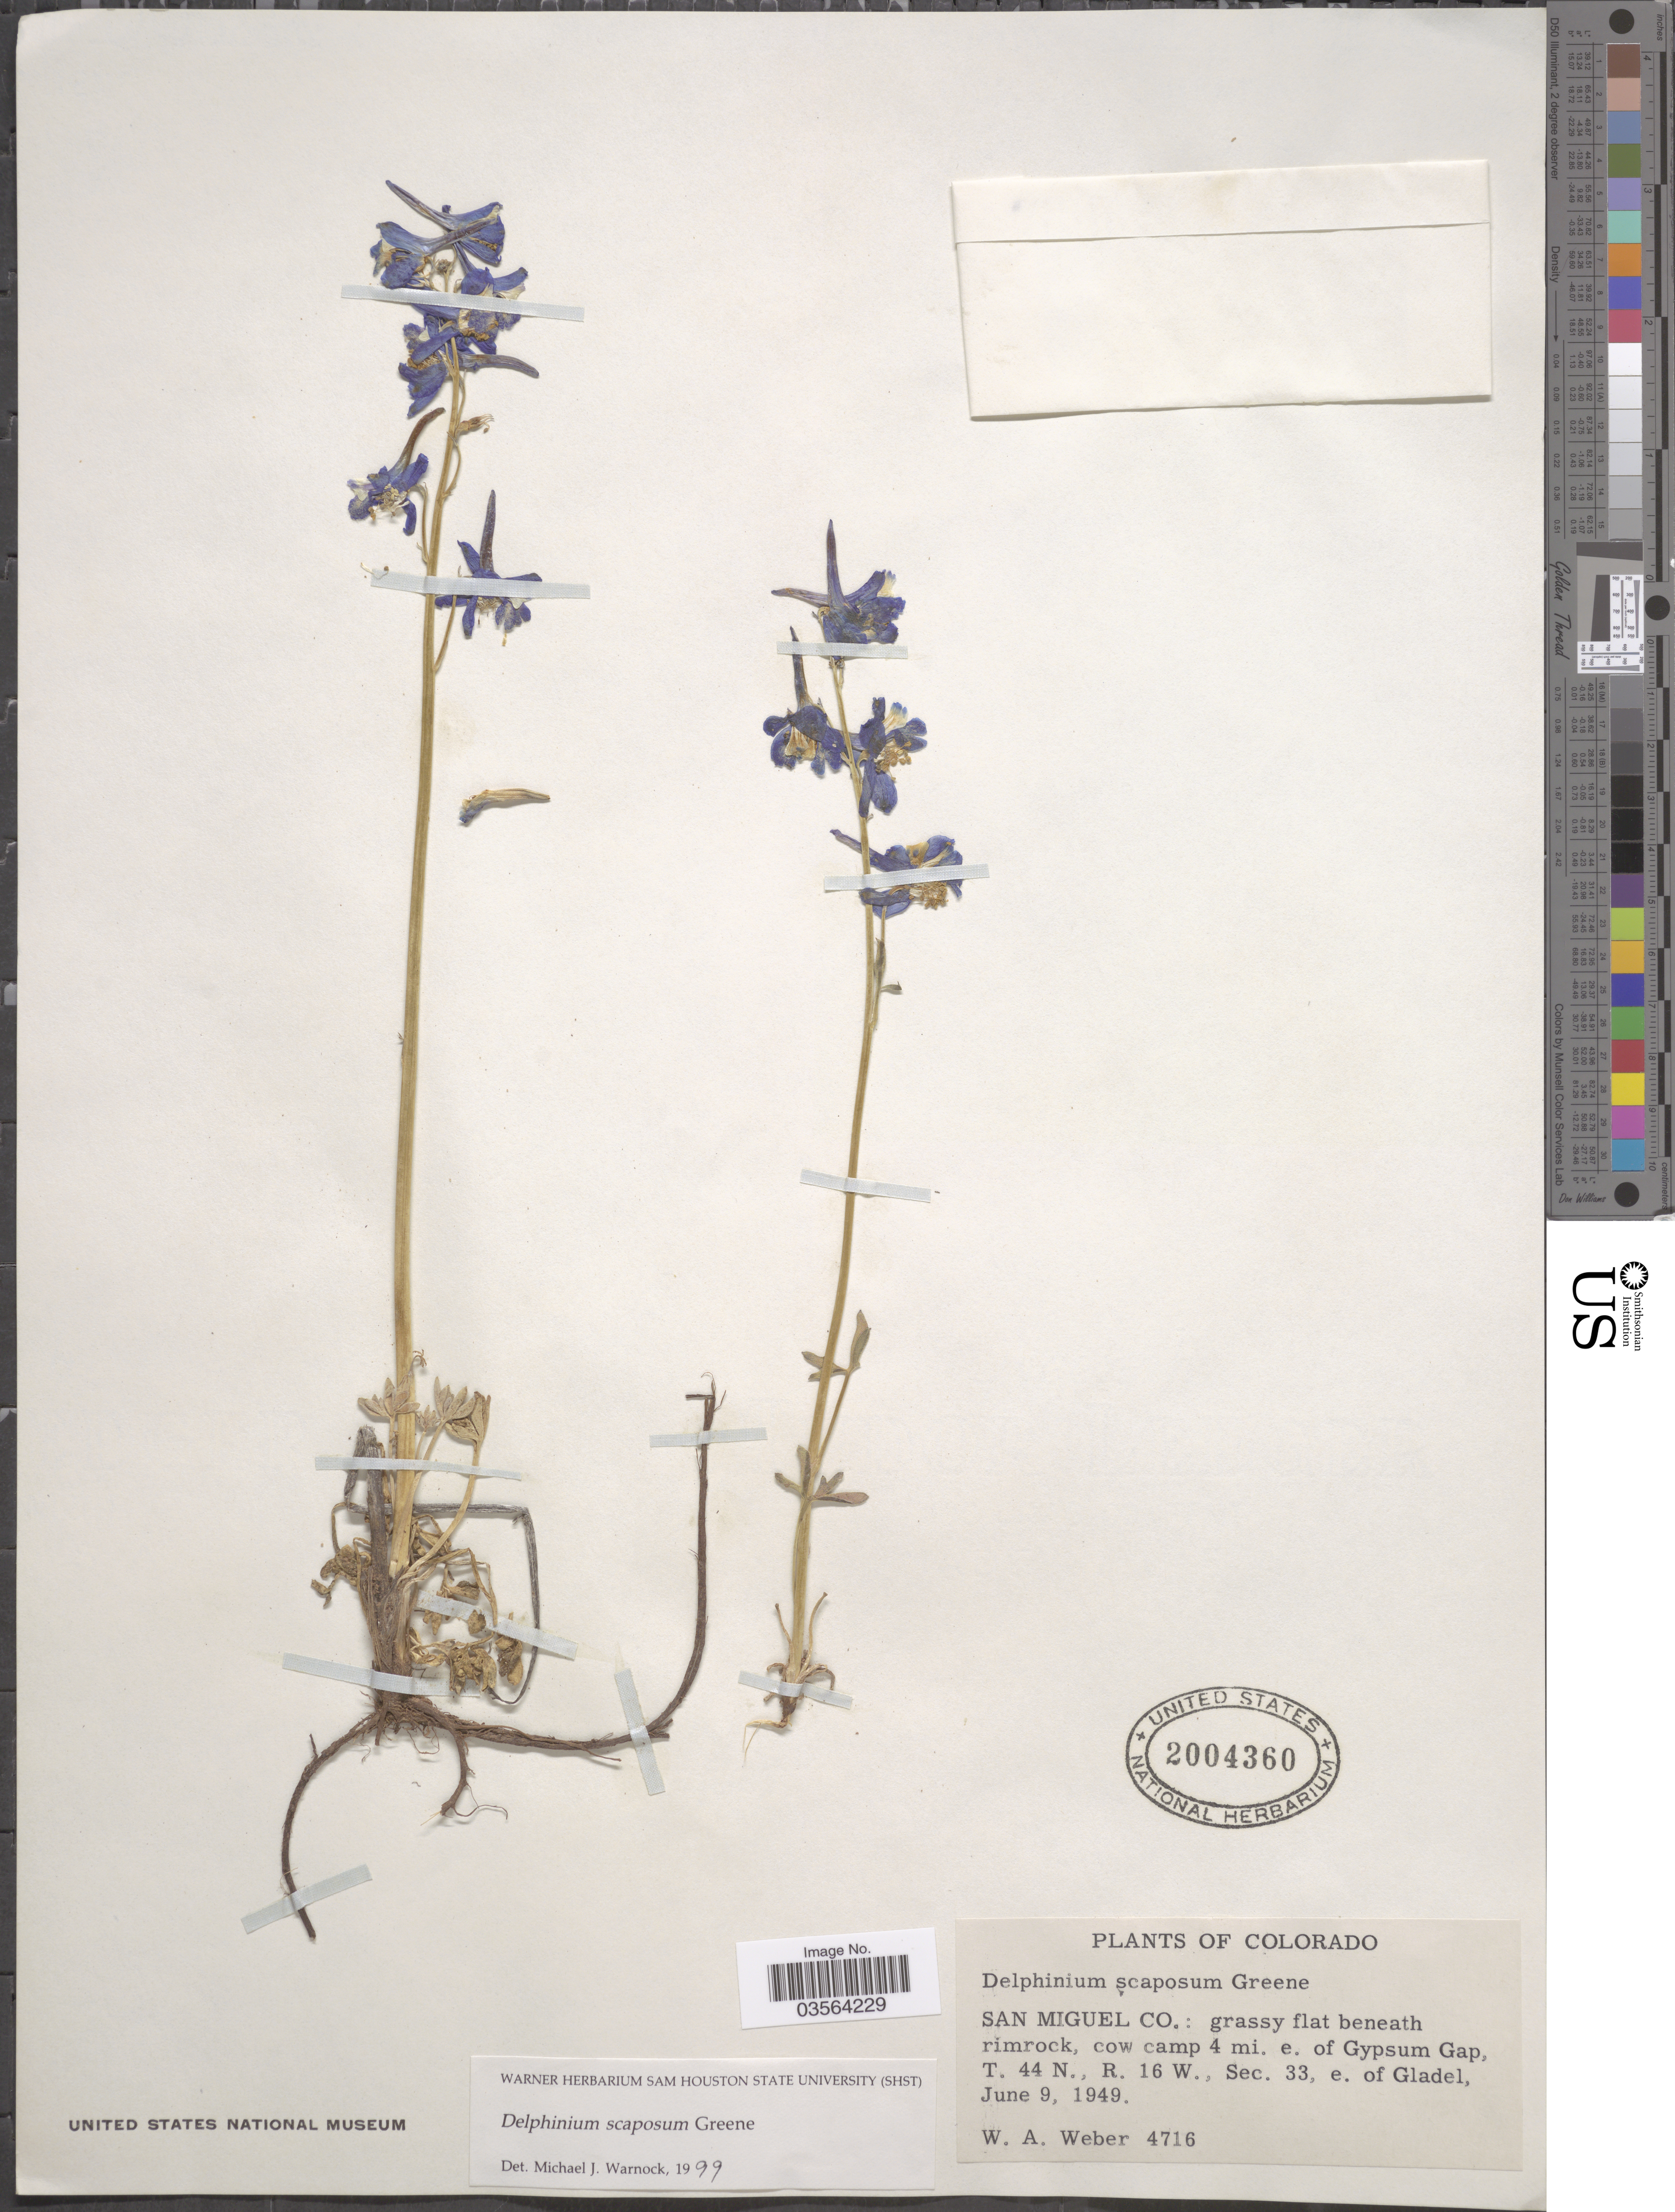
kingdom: Plantae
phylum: Tracheophyta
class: Magnoliopsida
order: Ranunculales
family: Ranunculaceae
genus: Delphinium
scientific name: Delphinium scaposum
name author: Greene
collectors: W. A. Weber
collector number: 4716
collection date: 1949-06-09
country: United States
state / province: Colorado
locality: San Miguel Co.: grassy flat beneath rimrock, cow camp 4 mi. e. of Gypsum Gap, T. 44 N., R. 16 W., Sec. 33, e. of Gladel.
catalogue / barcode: US 2004360